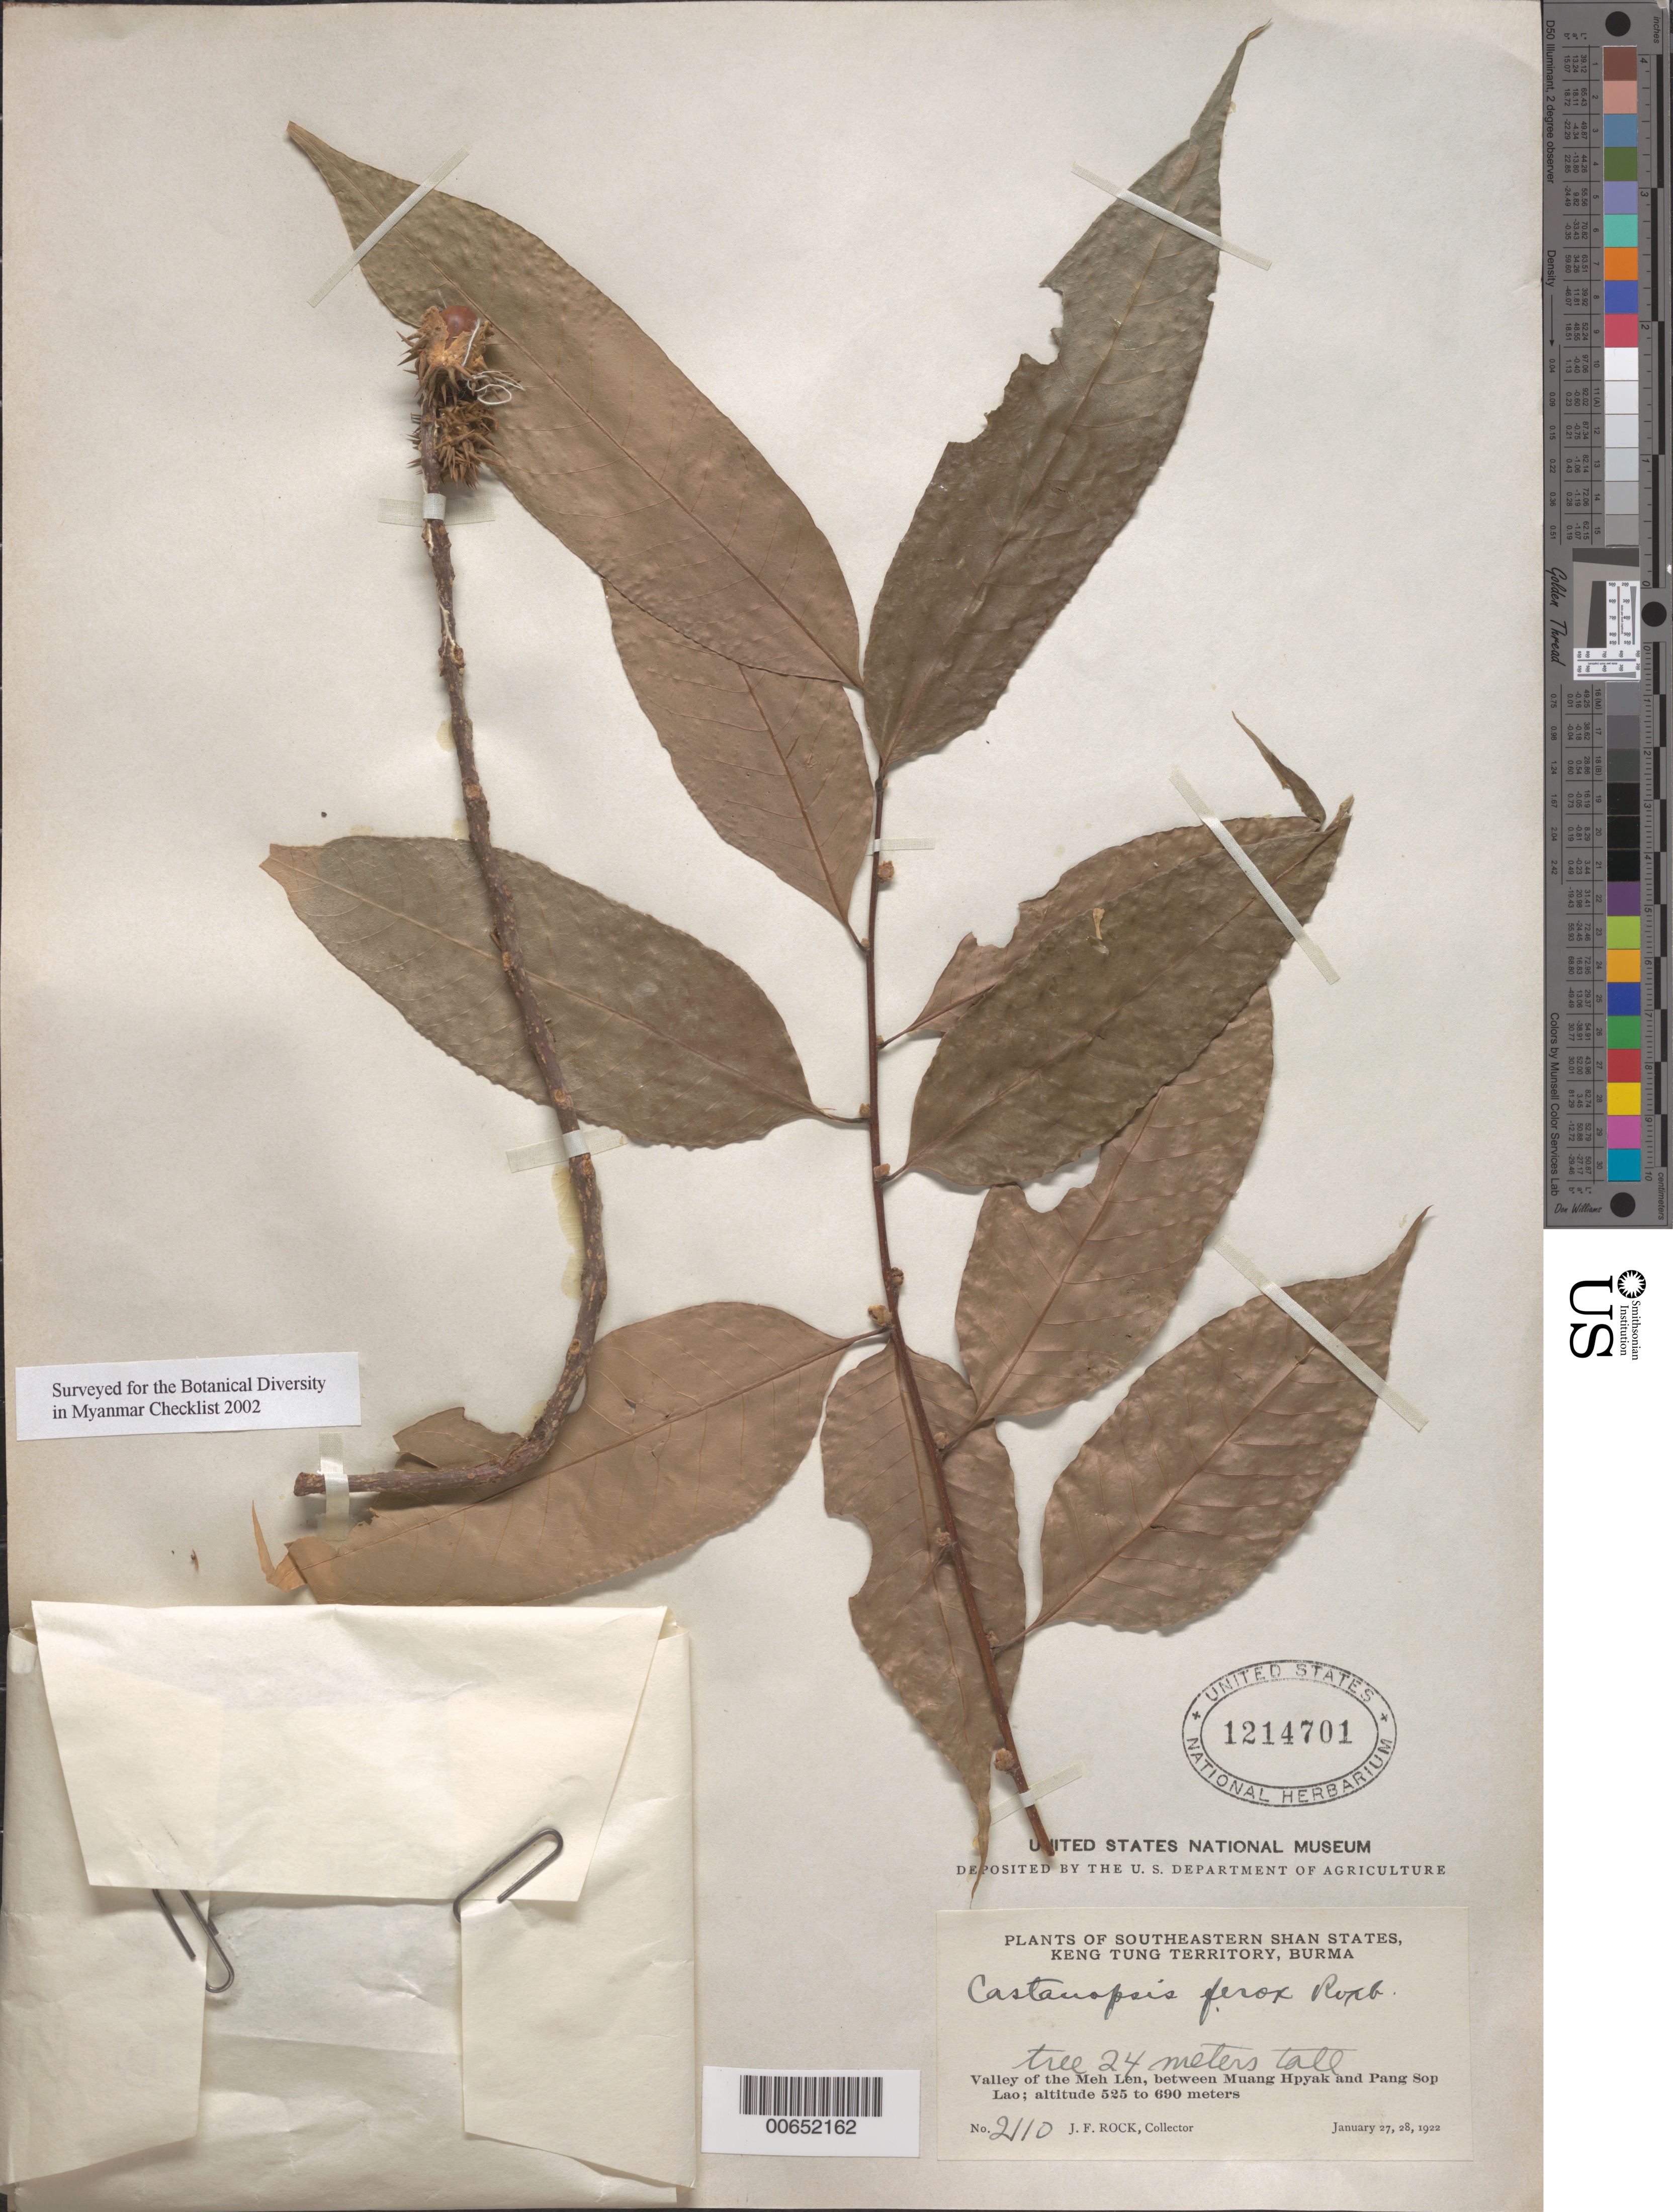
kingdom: Plantae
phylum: Tracheophyta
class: Magnoliopsida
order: Fagales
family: Fagaceae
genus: Castanopsis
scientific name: Castanopsis ferox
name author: Spach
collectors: J. F. Rock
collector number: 2110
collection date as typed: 27 Jan 1922 to 28 Jan 1922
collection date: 1922-01-27/1922-01-28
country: Myanmar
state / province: Shan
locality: Keng Tung Territory, Valley of the Meh Len, between Muang Hpyak and Pang Sop Lao.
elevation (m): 525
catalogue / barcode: US 1214701